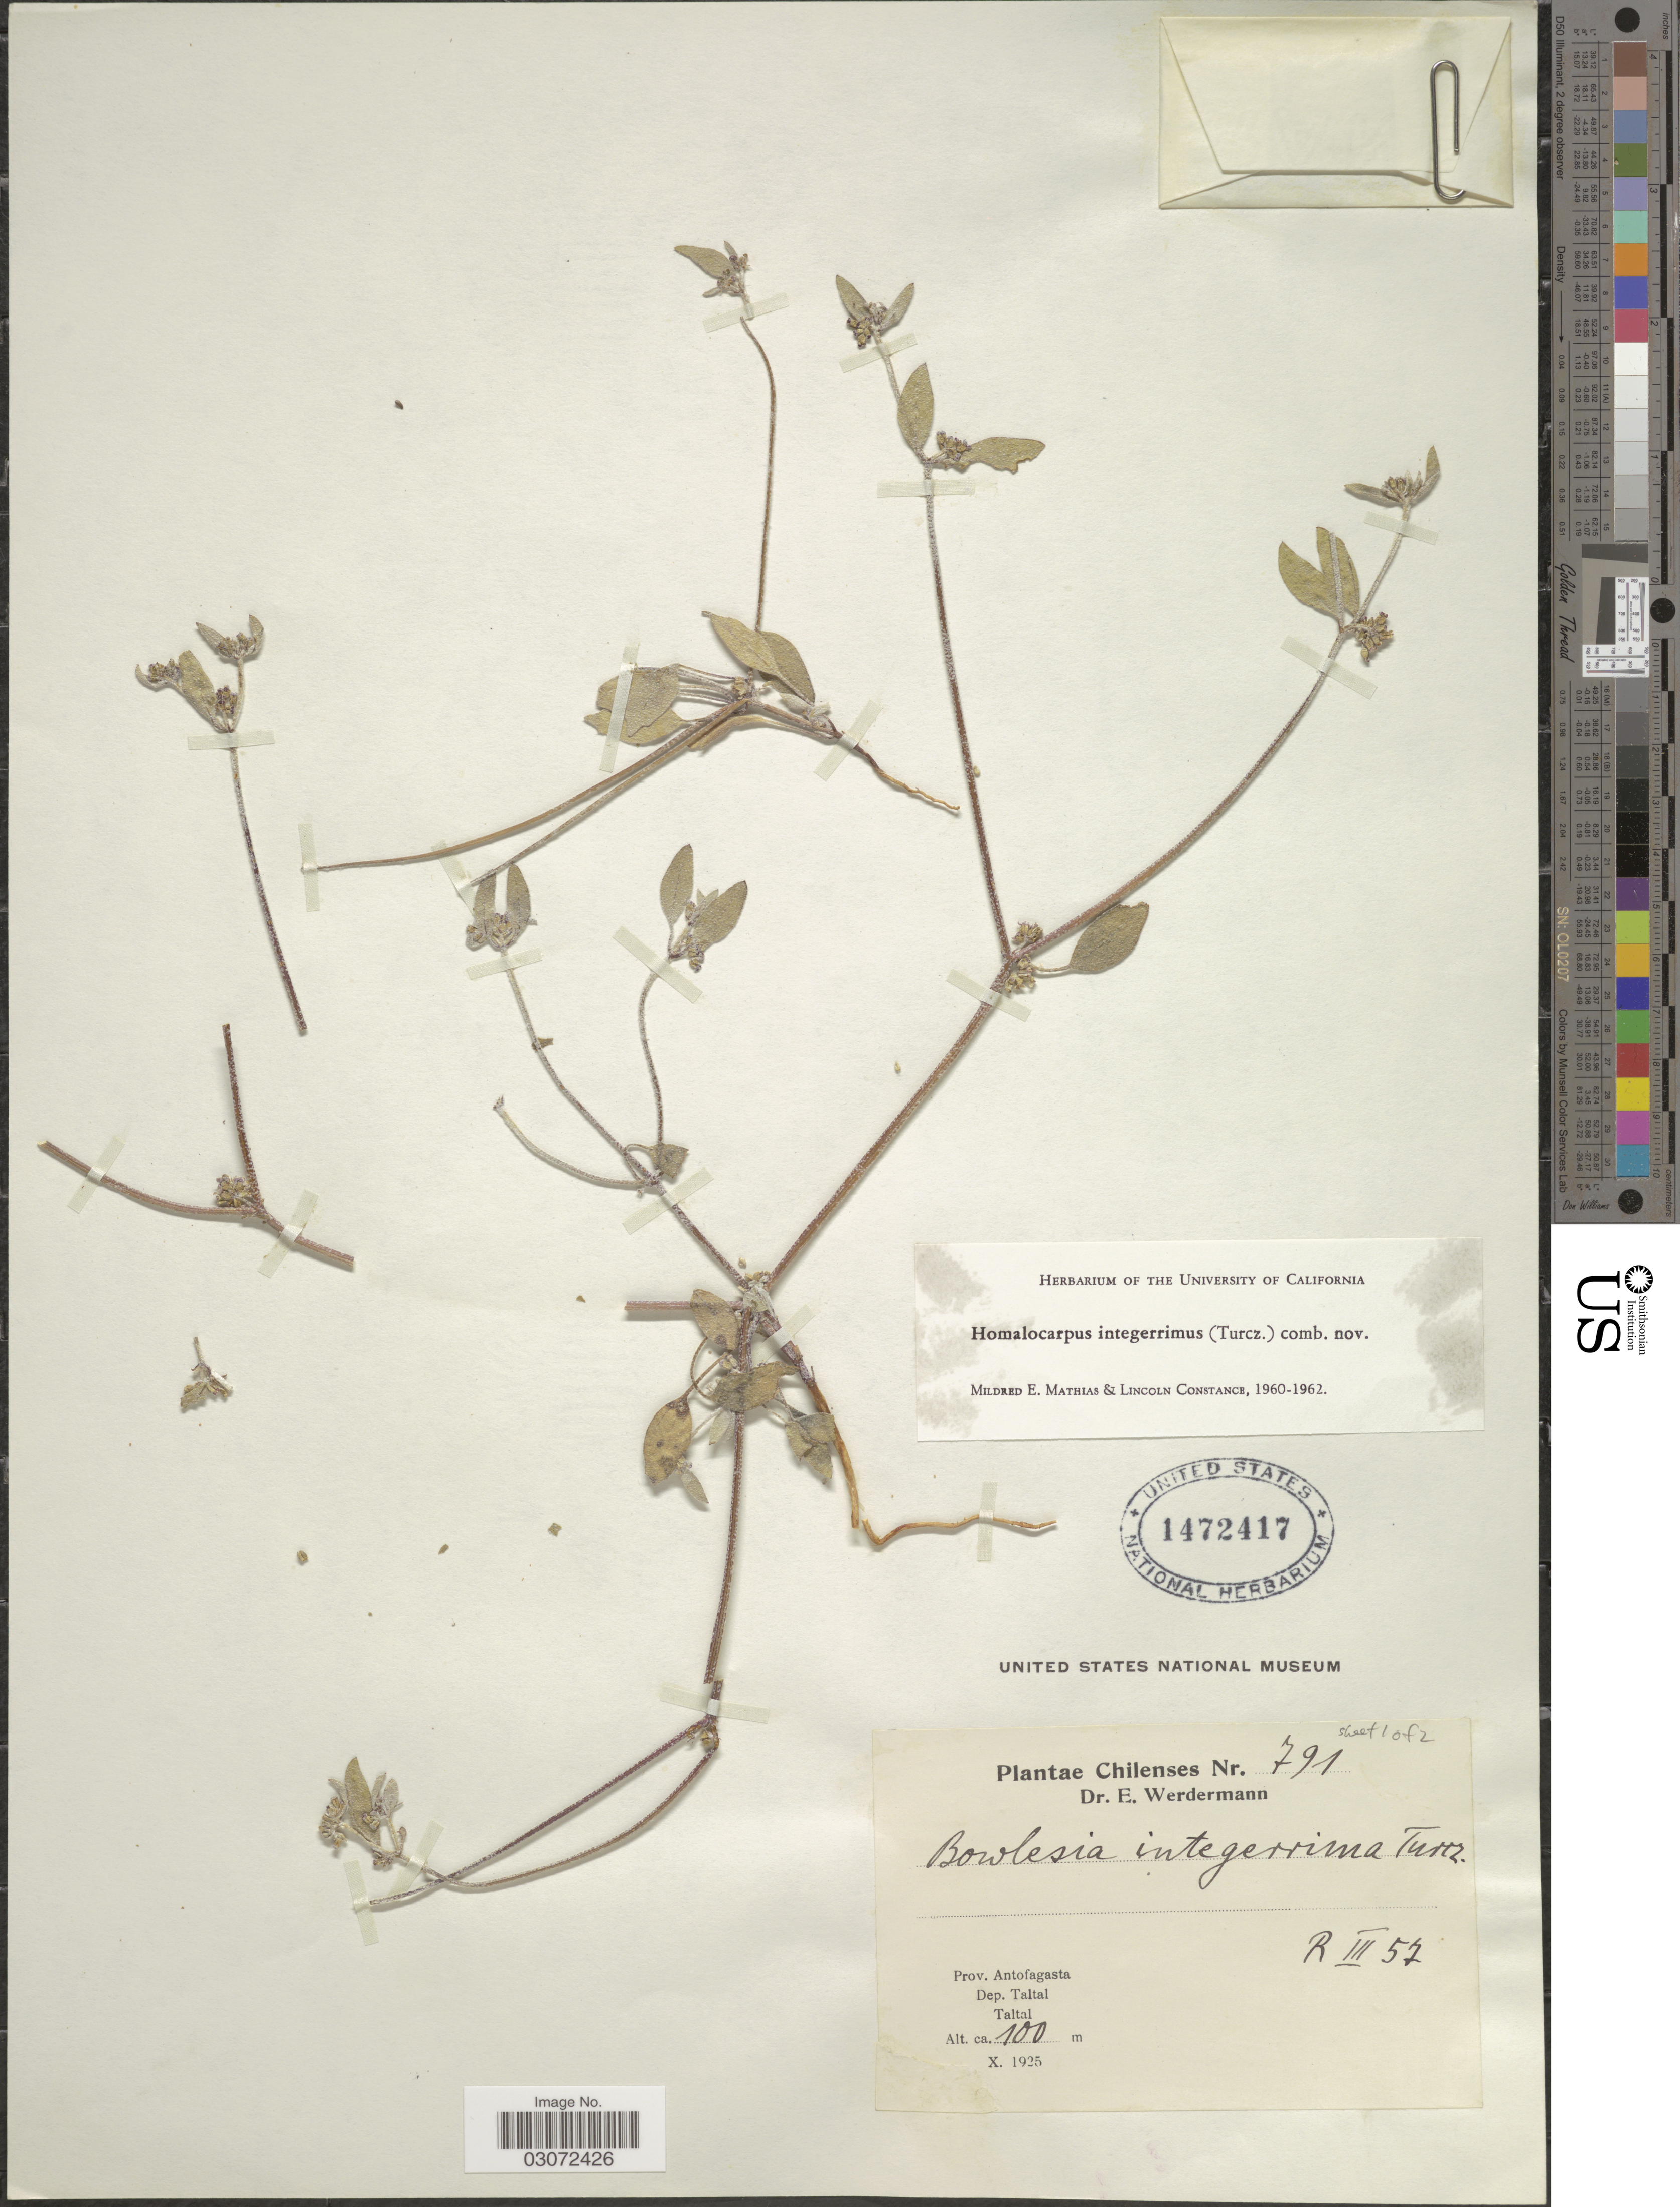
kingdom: Plantae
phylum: Tracheophyta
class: Magnoliopsida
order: Apiales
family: Apiaceae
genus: Homalocarpus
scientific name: Homalocarpus integerrimus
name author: (Turcz.) Mathias & Constance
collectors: E. Werdermann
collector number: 791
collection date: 1925-10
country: Chile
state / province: Antofagasta (II)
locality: Dep. Taltal, Taltal.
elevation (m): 100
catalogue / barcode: US 1472417